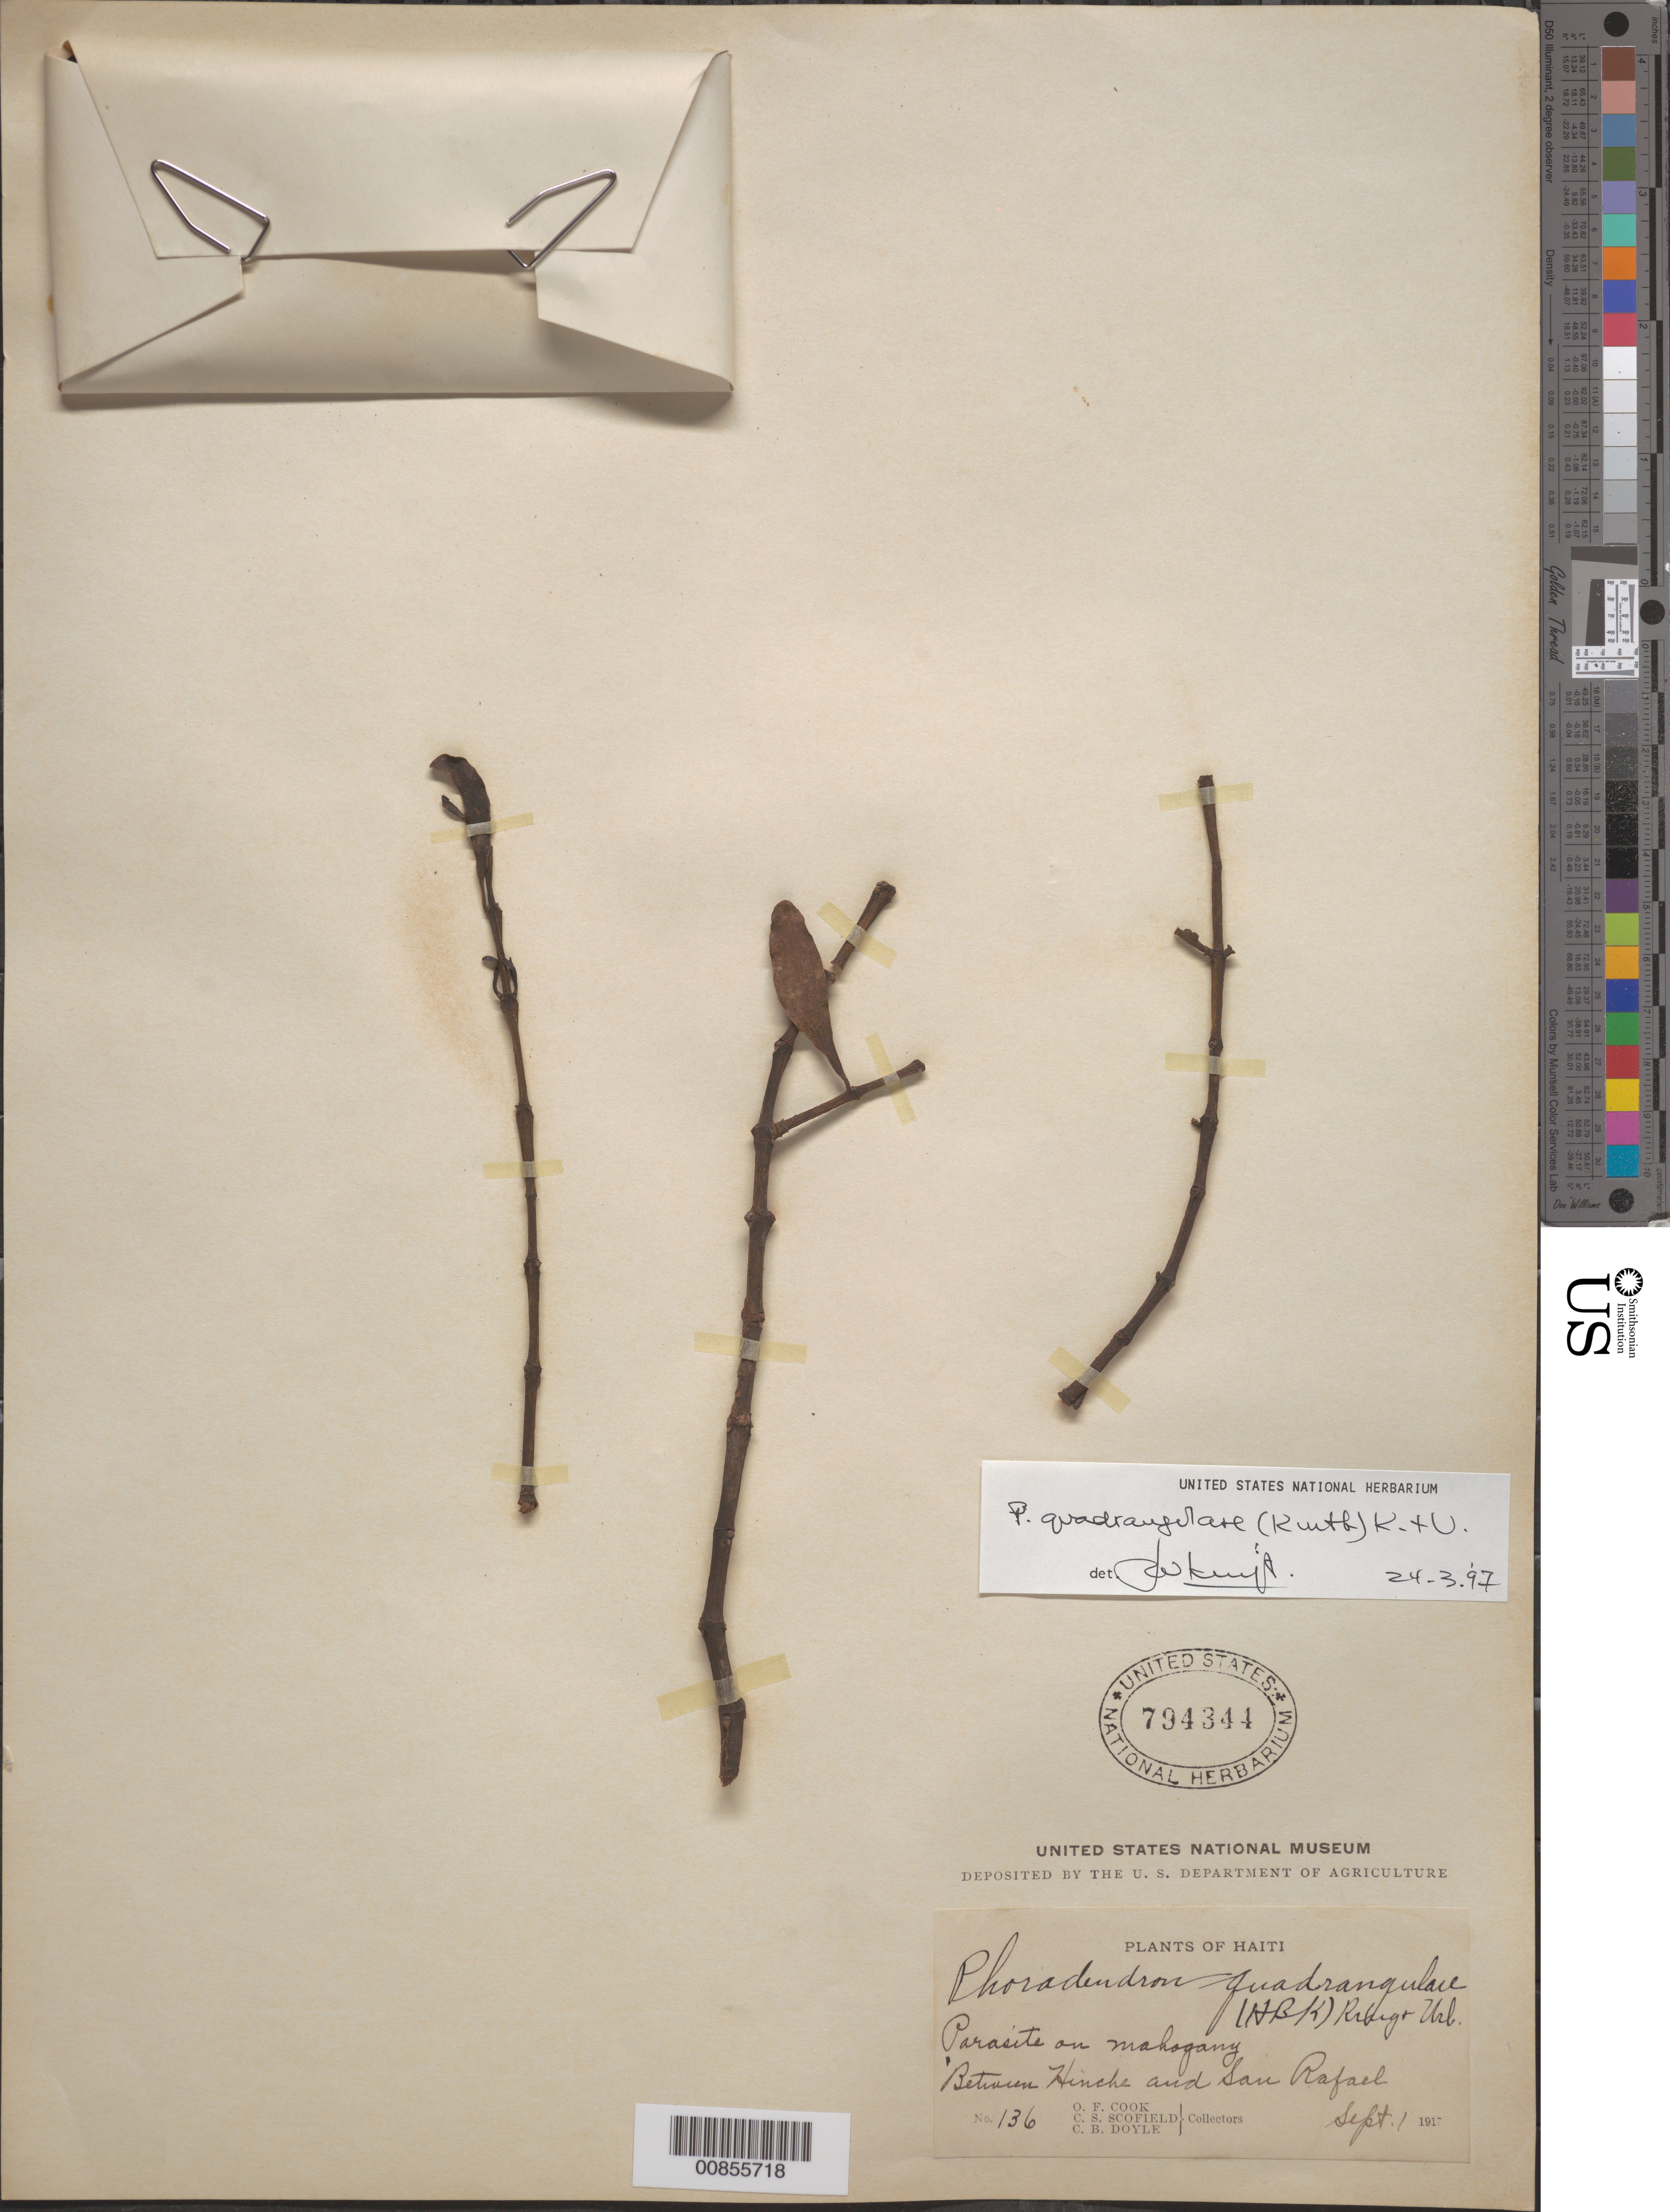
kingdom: Plantae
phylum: Tracheophyta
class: Magnoliopsida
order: Santalales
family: Viscaceae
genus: Phoradendron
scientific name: Phoradendron haitiense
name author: Urb.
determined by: Caraballo-Ortiz, Marcos A., (MISS), University of Mississippi (UNITED STATES)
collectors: O. F. Cook, C. Scofield & C. Doyle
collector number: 136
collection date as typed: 01 Sep 1917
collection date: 1917-09-01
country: Haiti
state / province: Nord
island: Hispaniola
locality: Between Hinche and San Rafael.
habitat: On Mahogany.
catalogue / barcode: US 794344